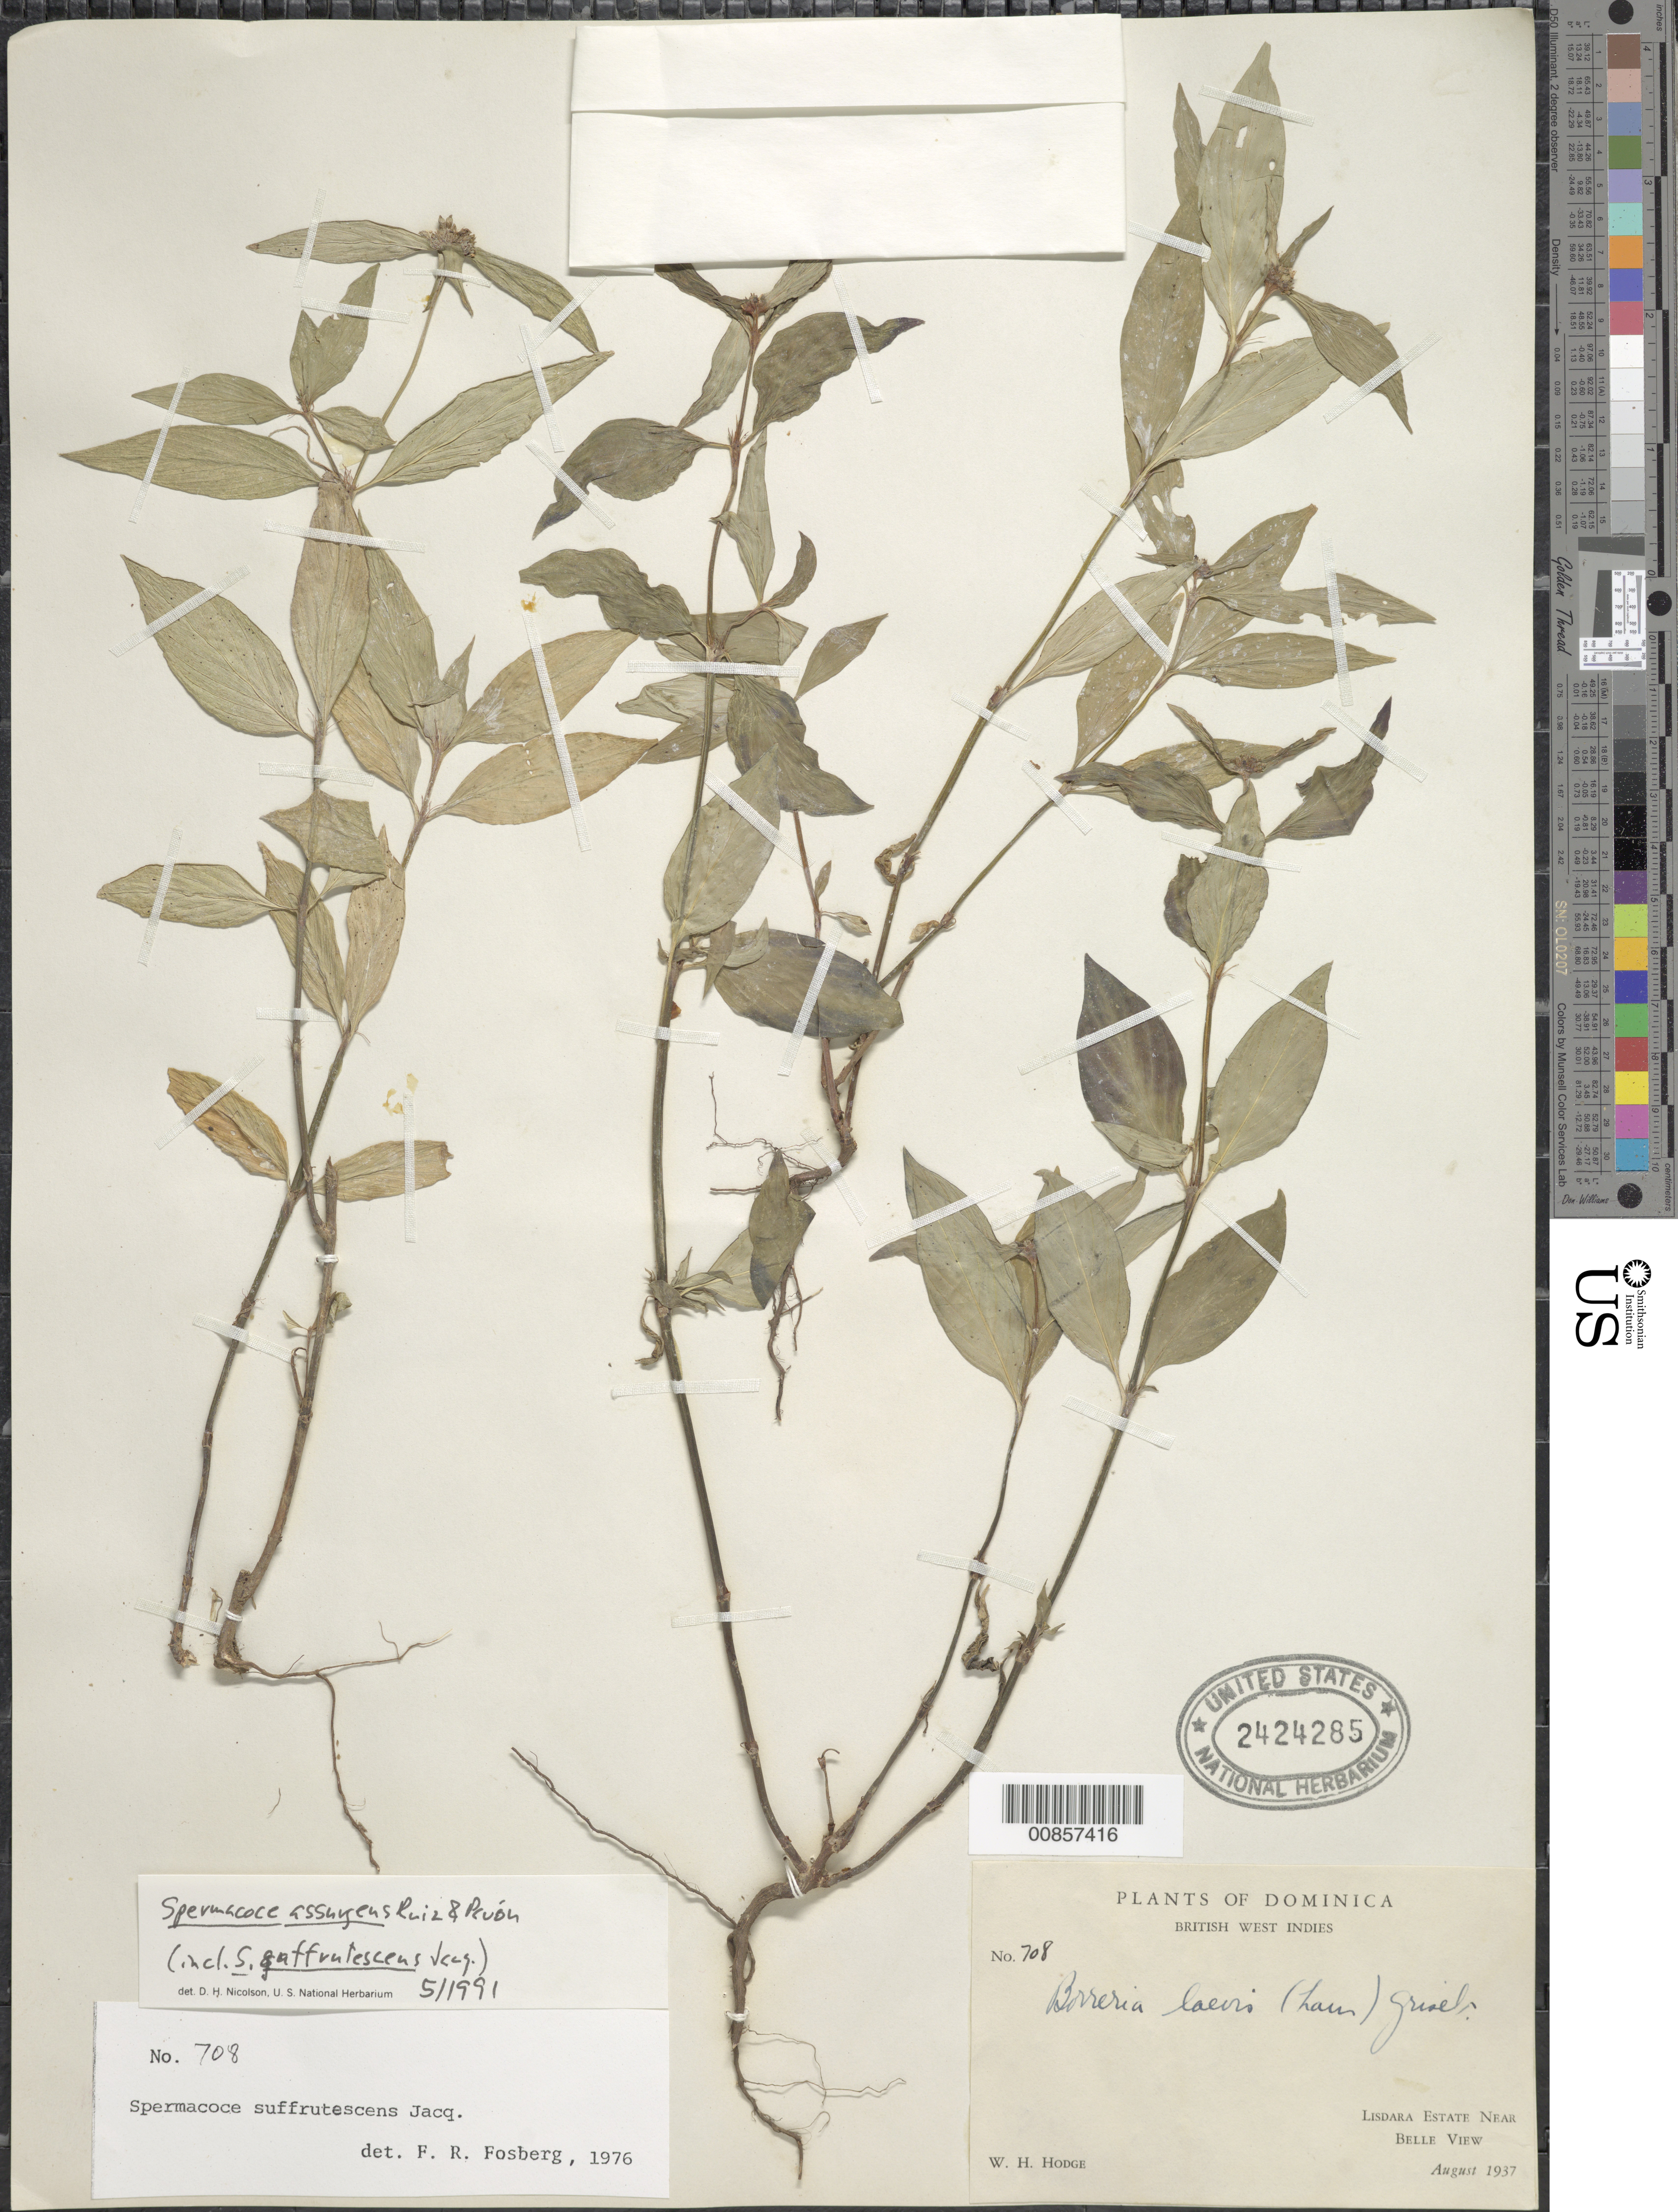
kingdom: Plantae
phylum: Tracheophyta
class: Magnoliopsida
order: Gentianales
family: Rubiaceae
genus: Spermacoce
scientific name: Spermacoce remota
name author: Lam.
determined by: Nicolson, Dan H.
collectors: W. Hodge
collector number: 708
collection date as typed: Aug 1937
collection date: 1937-08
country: Dominica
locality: Lisdara Estate near Belle View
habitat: On estate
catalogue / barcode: US 2424285